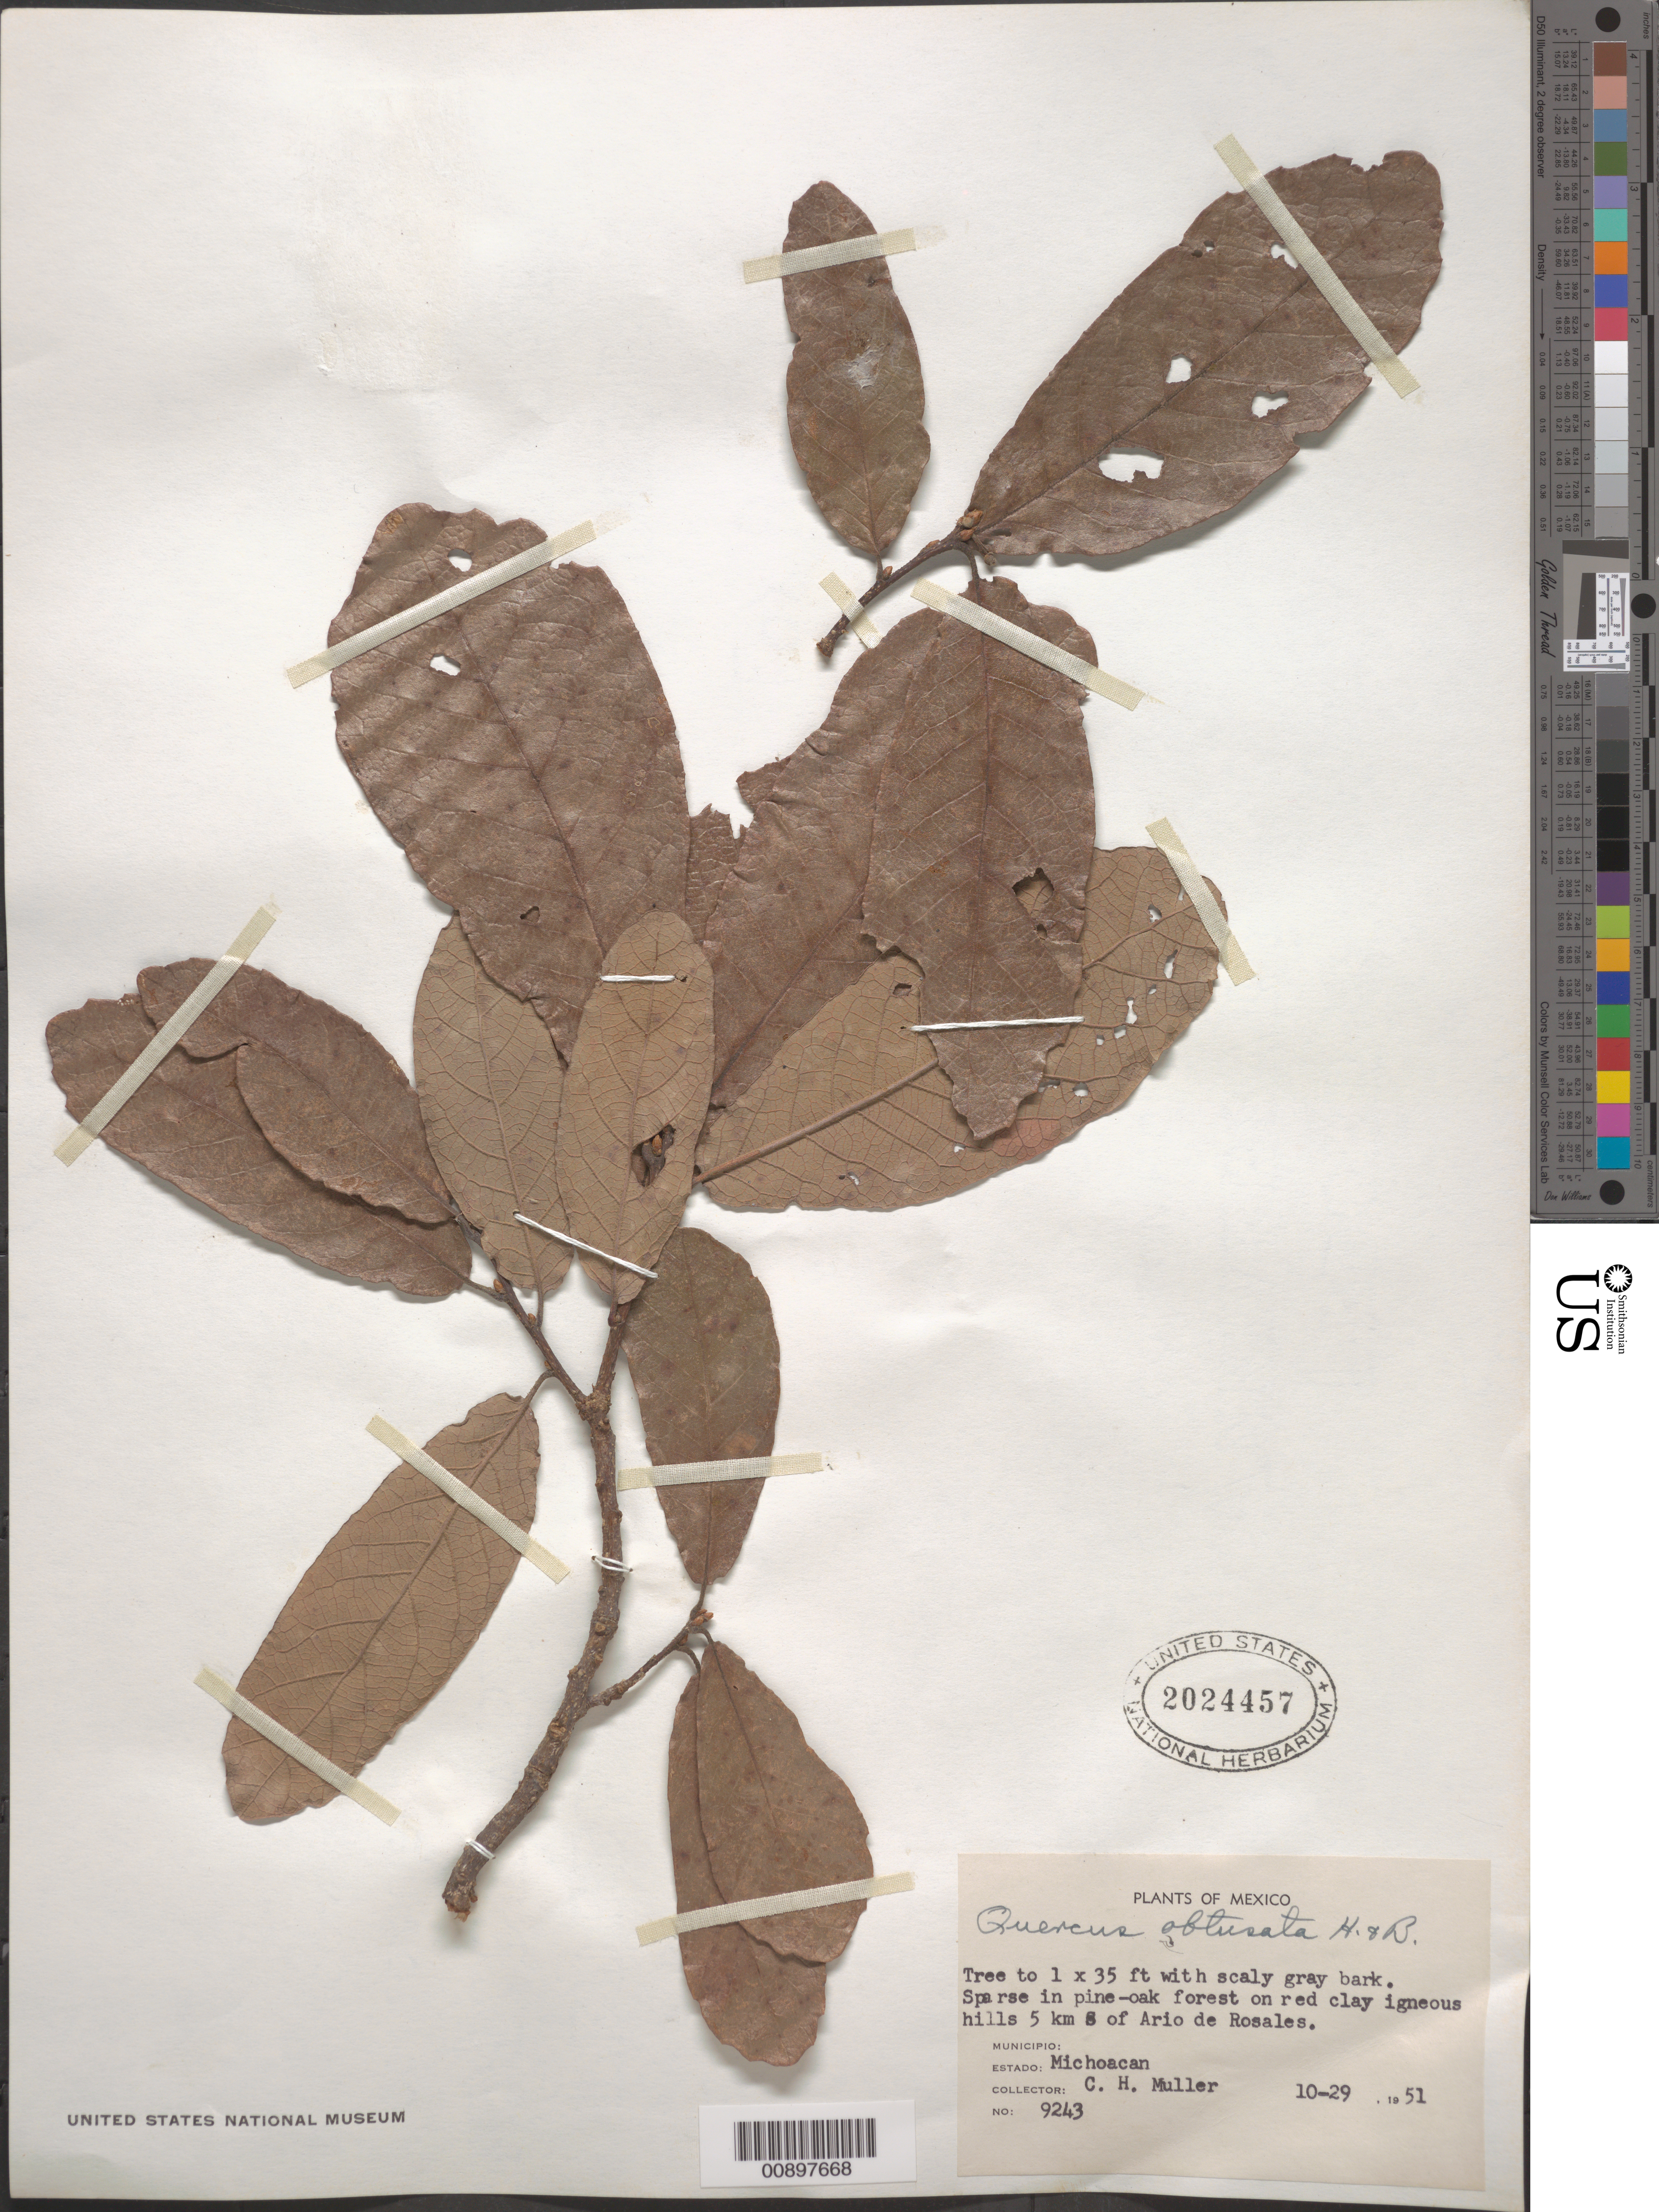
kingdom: Plantae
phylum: Tracheophyta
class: Magnoliopsida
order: Fagales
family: Fagaceae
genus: Quercus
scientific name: Quercus obtusata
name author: Humb. & Bonpl.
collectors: C. H. Muller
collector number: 9243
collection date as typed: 29 Oct 1951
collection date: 1951-10-29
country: Mexico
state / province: Michoacán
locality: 5 km S of Ario de Rosales. Estado de Michoacán.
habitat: In pine-oak forest on red clay igneous hills.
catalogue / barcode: US 2024457